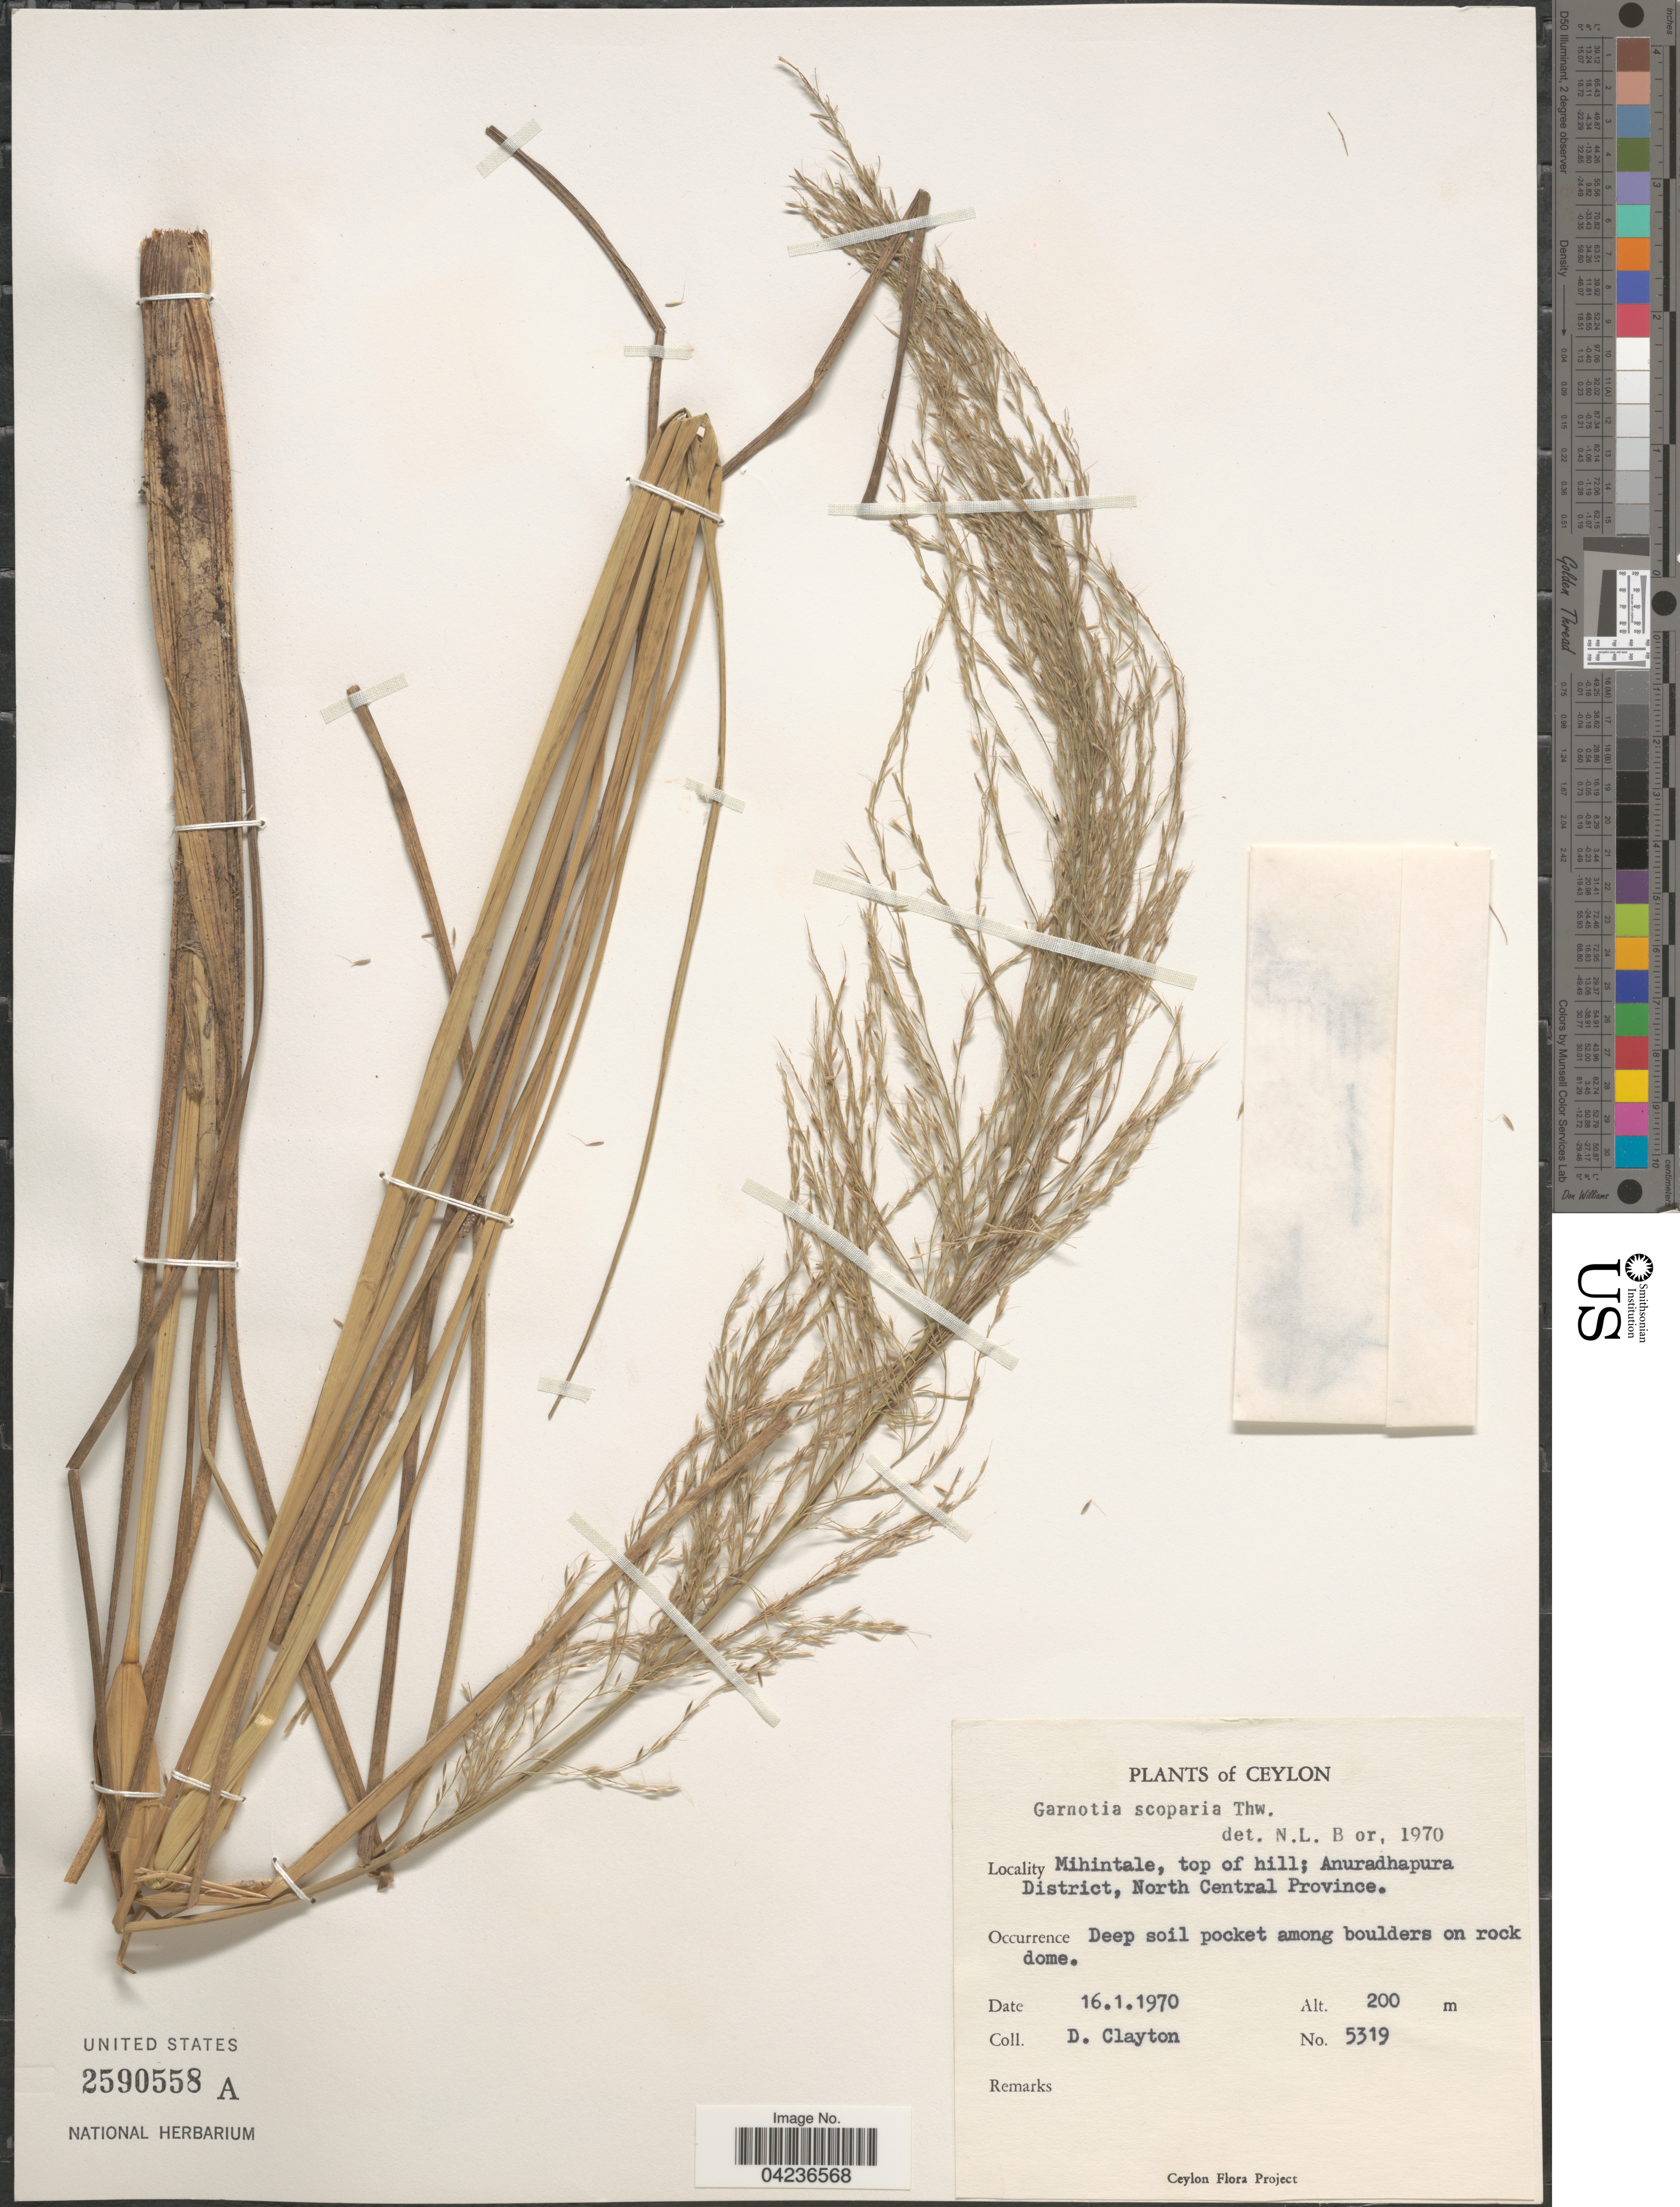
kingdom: Plantae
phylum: Tracheophyta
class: Liliopsida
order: Poales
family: Poaceae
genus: Garnotia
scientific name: Garnotia scoparia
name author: Thwaites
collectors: D. Clayton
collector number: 5319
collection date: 1970-01-16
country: Sri Lanka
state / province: North Central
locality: Ceylon. Mihintale, top of hill; Anuradhapura District.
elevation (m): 200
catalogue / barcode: US 2590558A